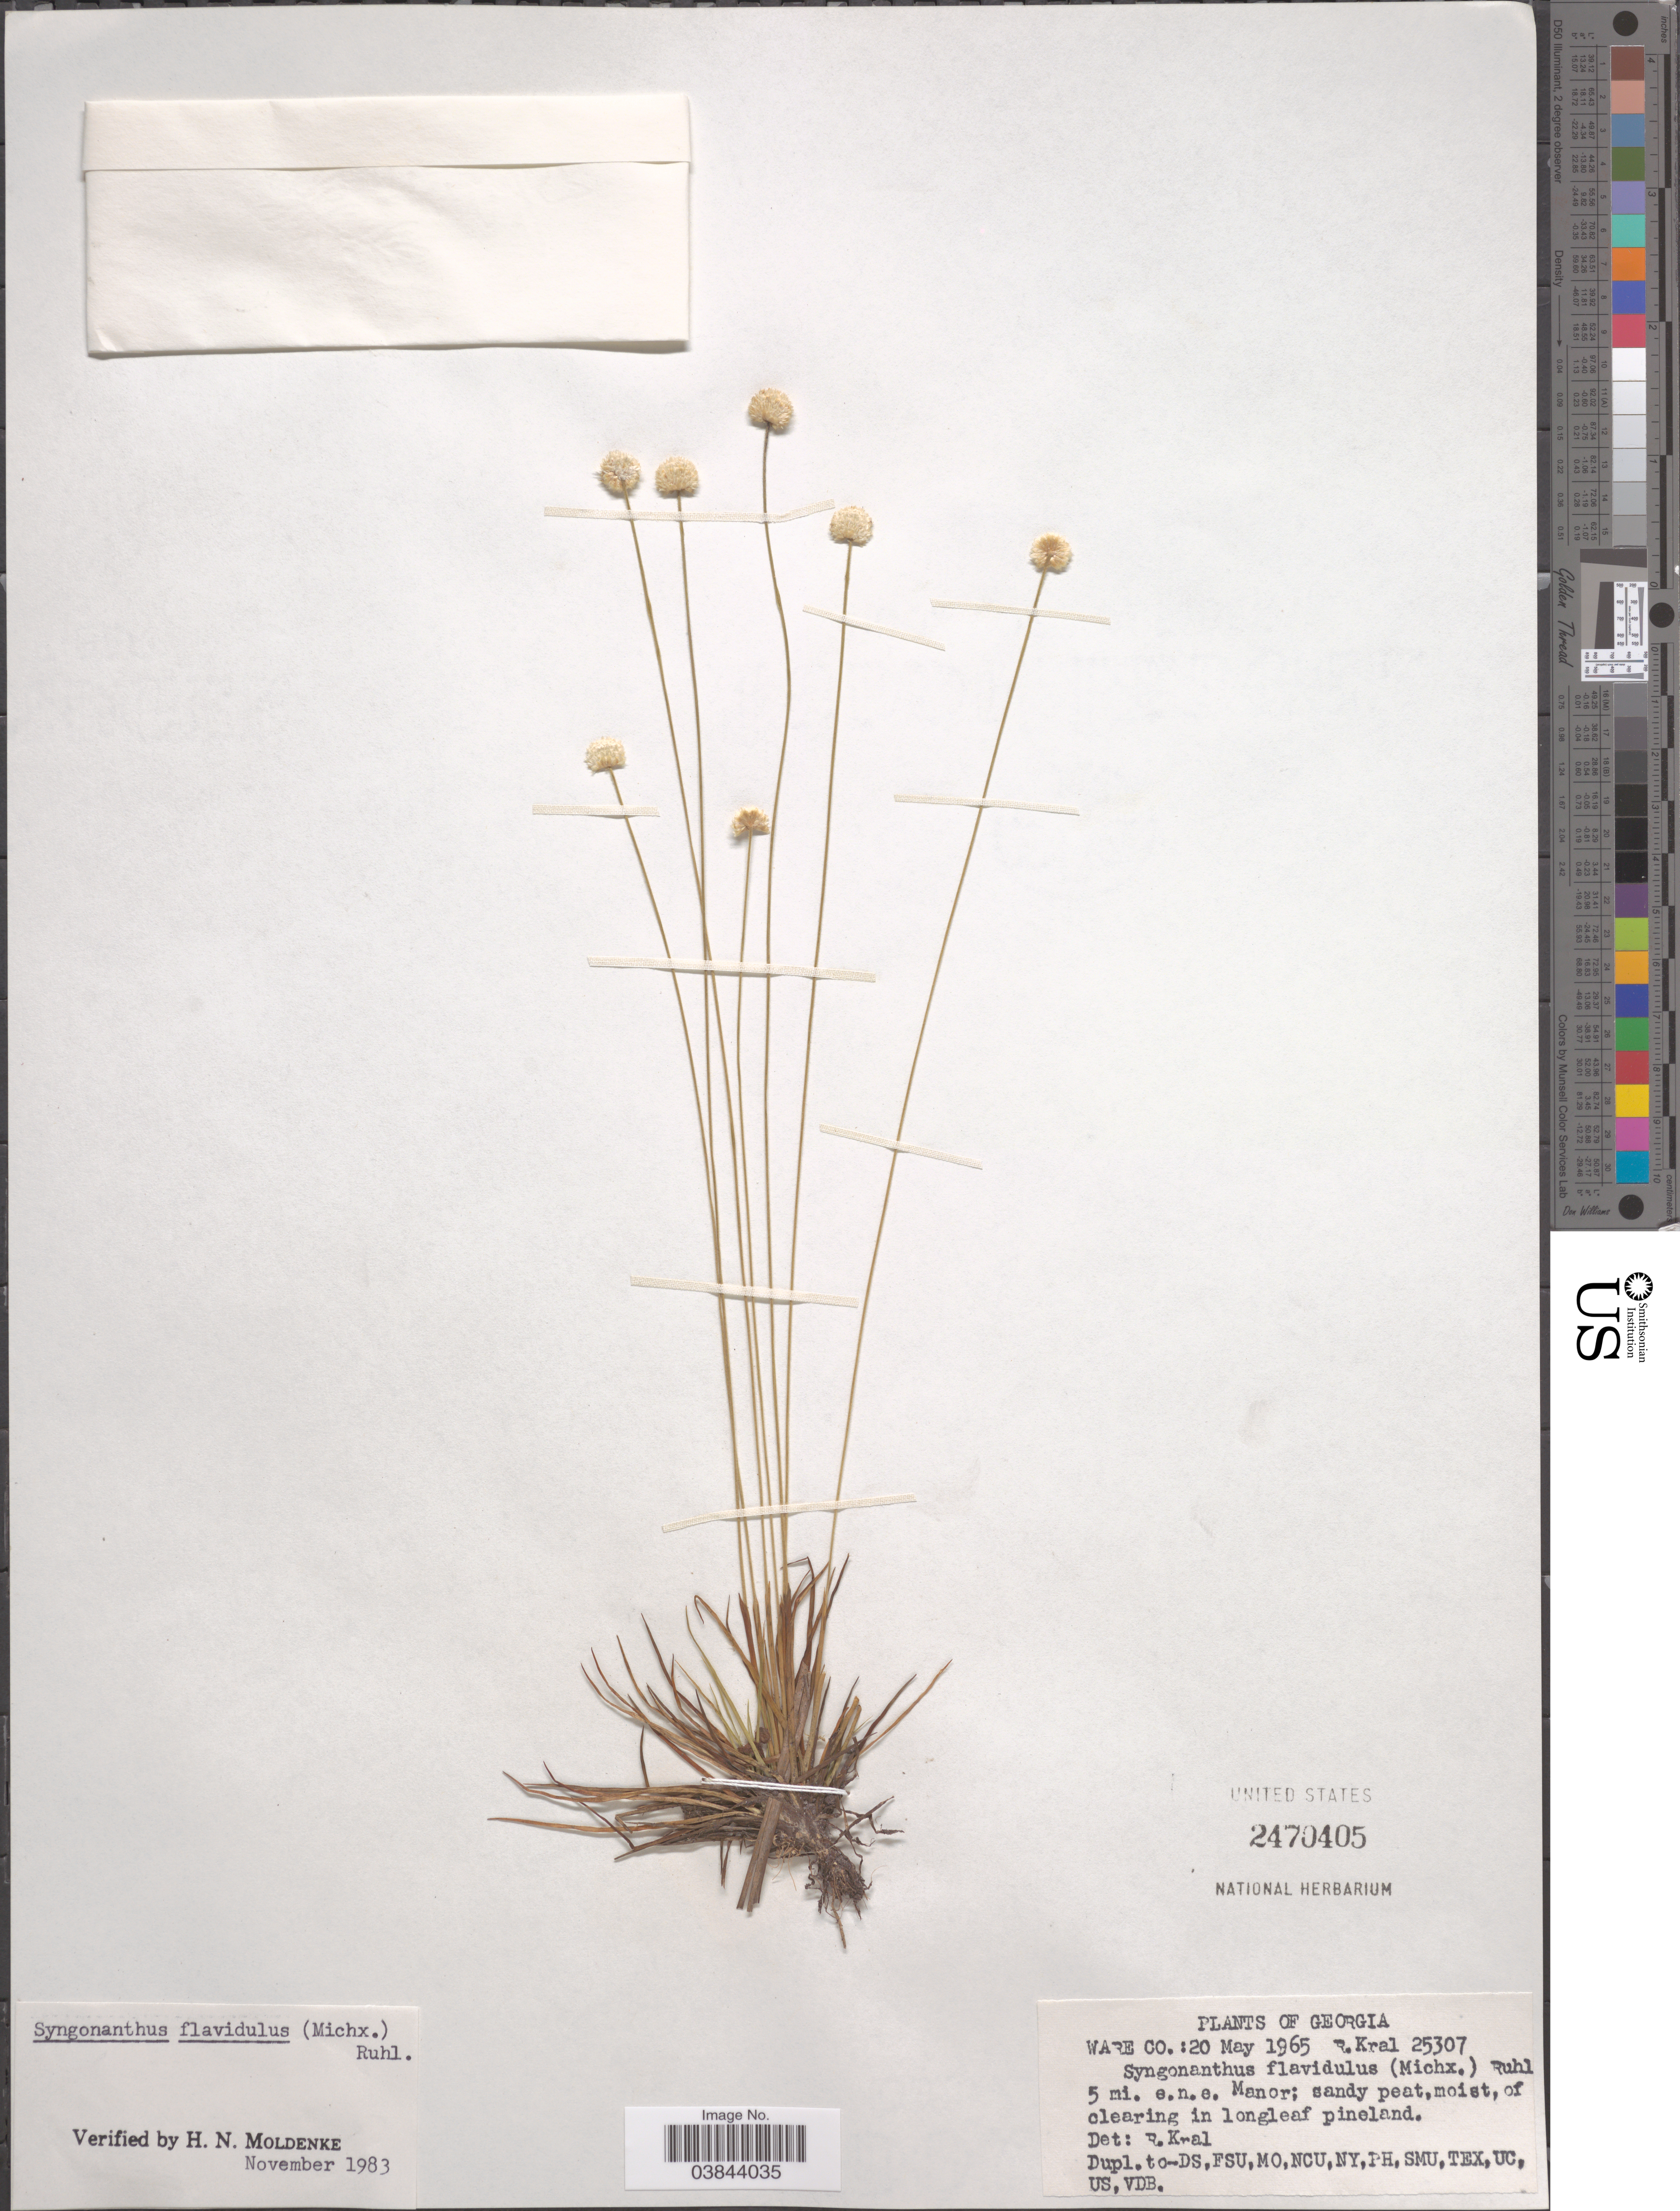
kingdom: Plantae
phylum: Tracheophyta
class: Liliopsida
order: Poales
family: Eriocaulaceae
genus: Syngonanthus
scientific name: Syngonanthus flavidulus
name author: (Michx.) Ruhland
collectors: R. Kral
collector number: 25307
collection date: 1965-05-20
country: United States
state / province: Georgia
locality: Ware Co.: 5 mi. e.n.e. Manor.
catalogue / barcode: US 2470405